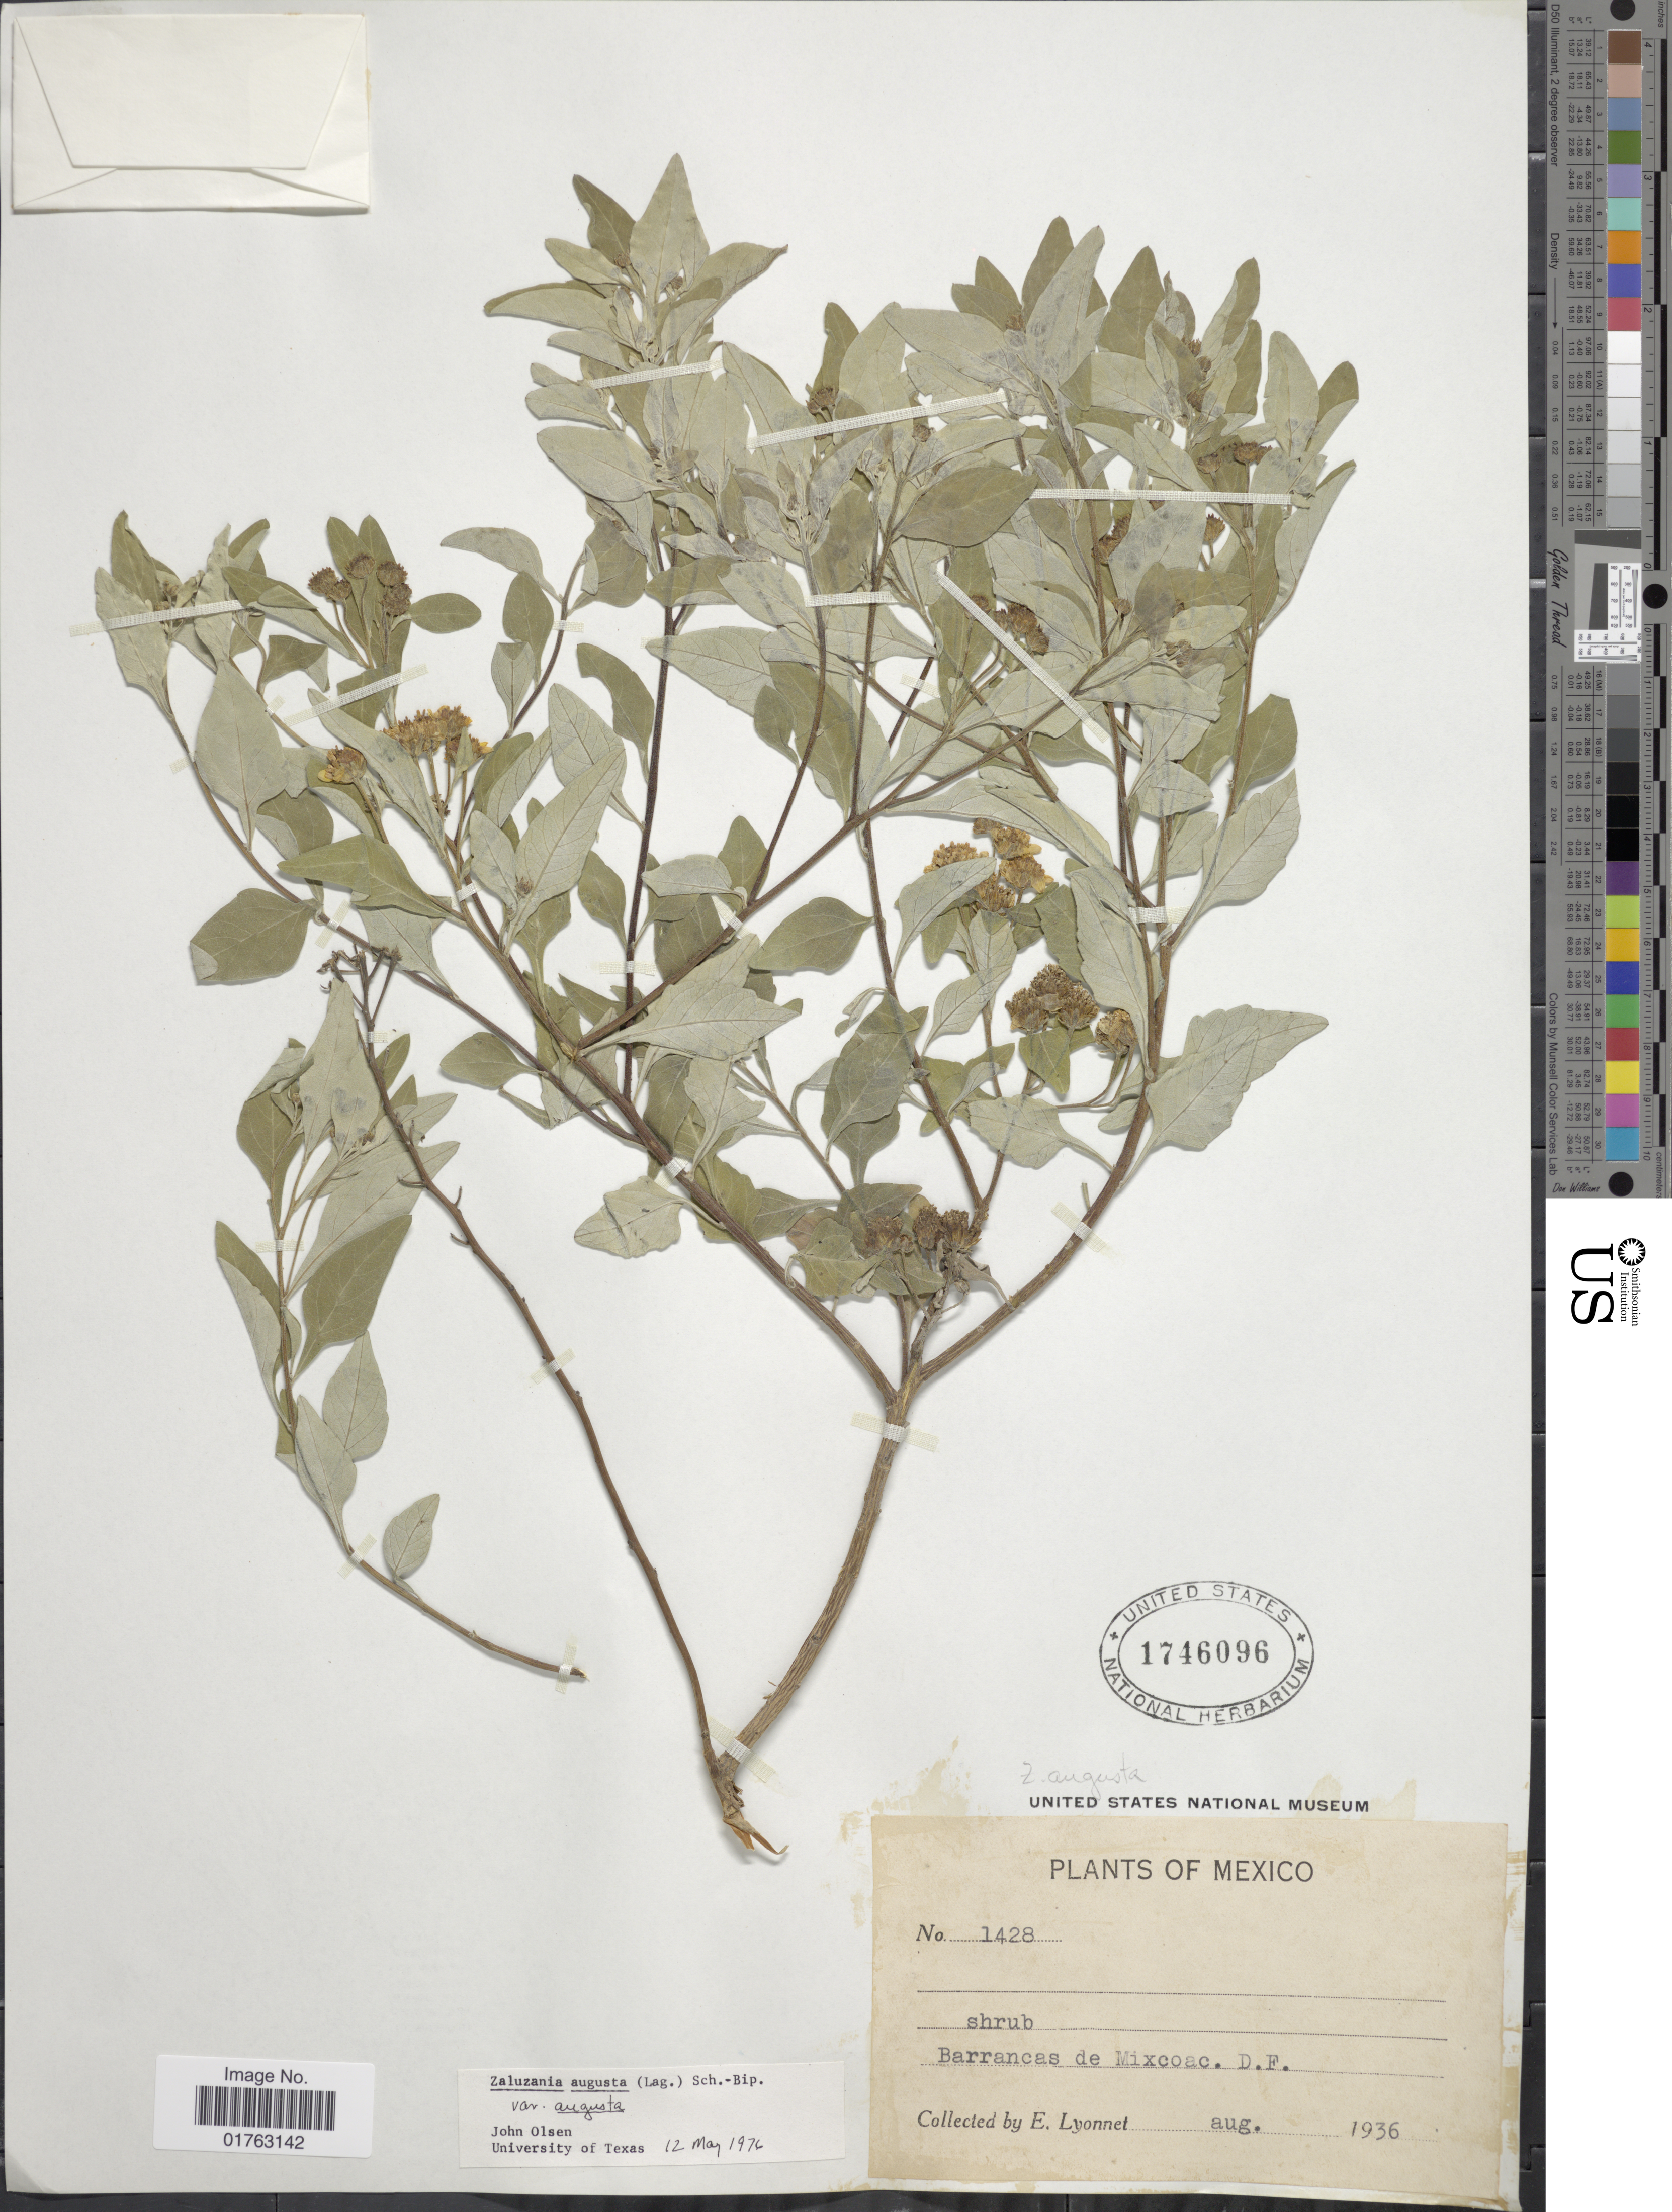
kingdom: Plantae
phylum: Tracheophyta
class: Magnoliopsida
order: Asterales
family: Asteraceae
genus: Zaluzania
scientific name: Zaluzania angusta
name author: (Lag.) Sch. Bip.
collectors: E. Lyonnet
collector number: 1428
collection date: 1936-08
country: Mexico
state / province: Distrito Federal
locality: Barrancas de Mixcoac, D.F.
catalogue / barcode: US 1746096